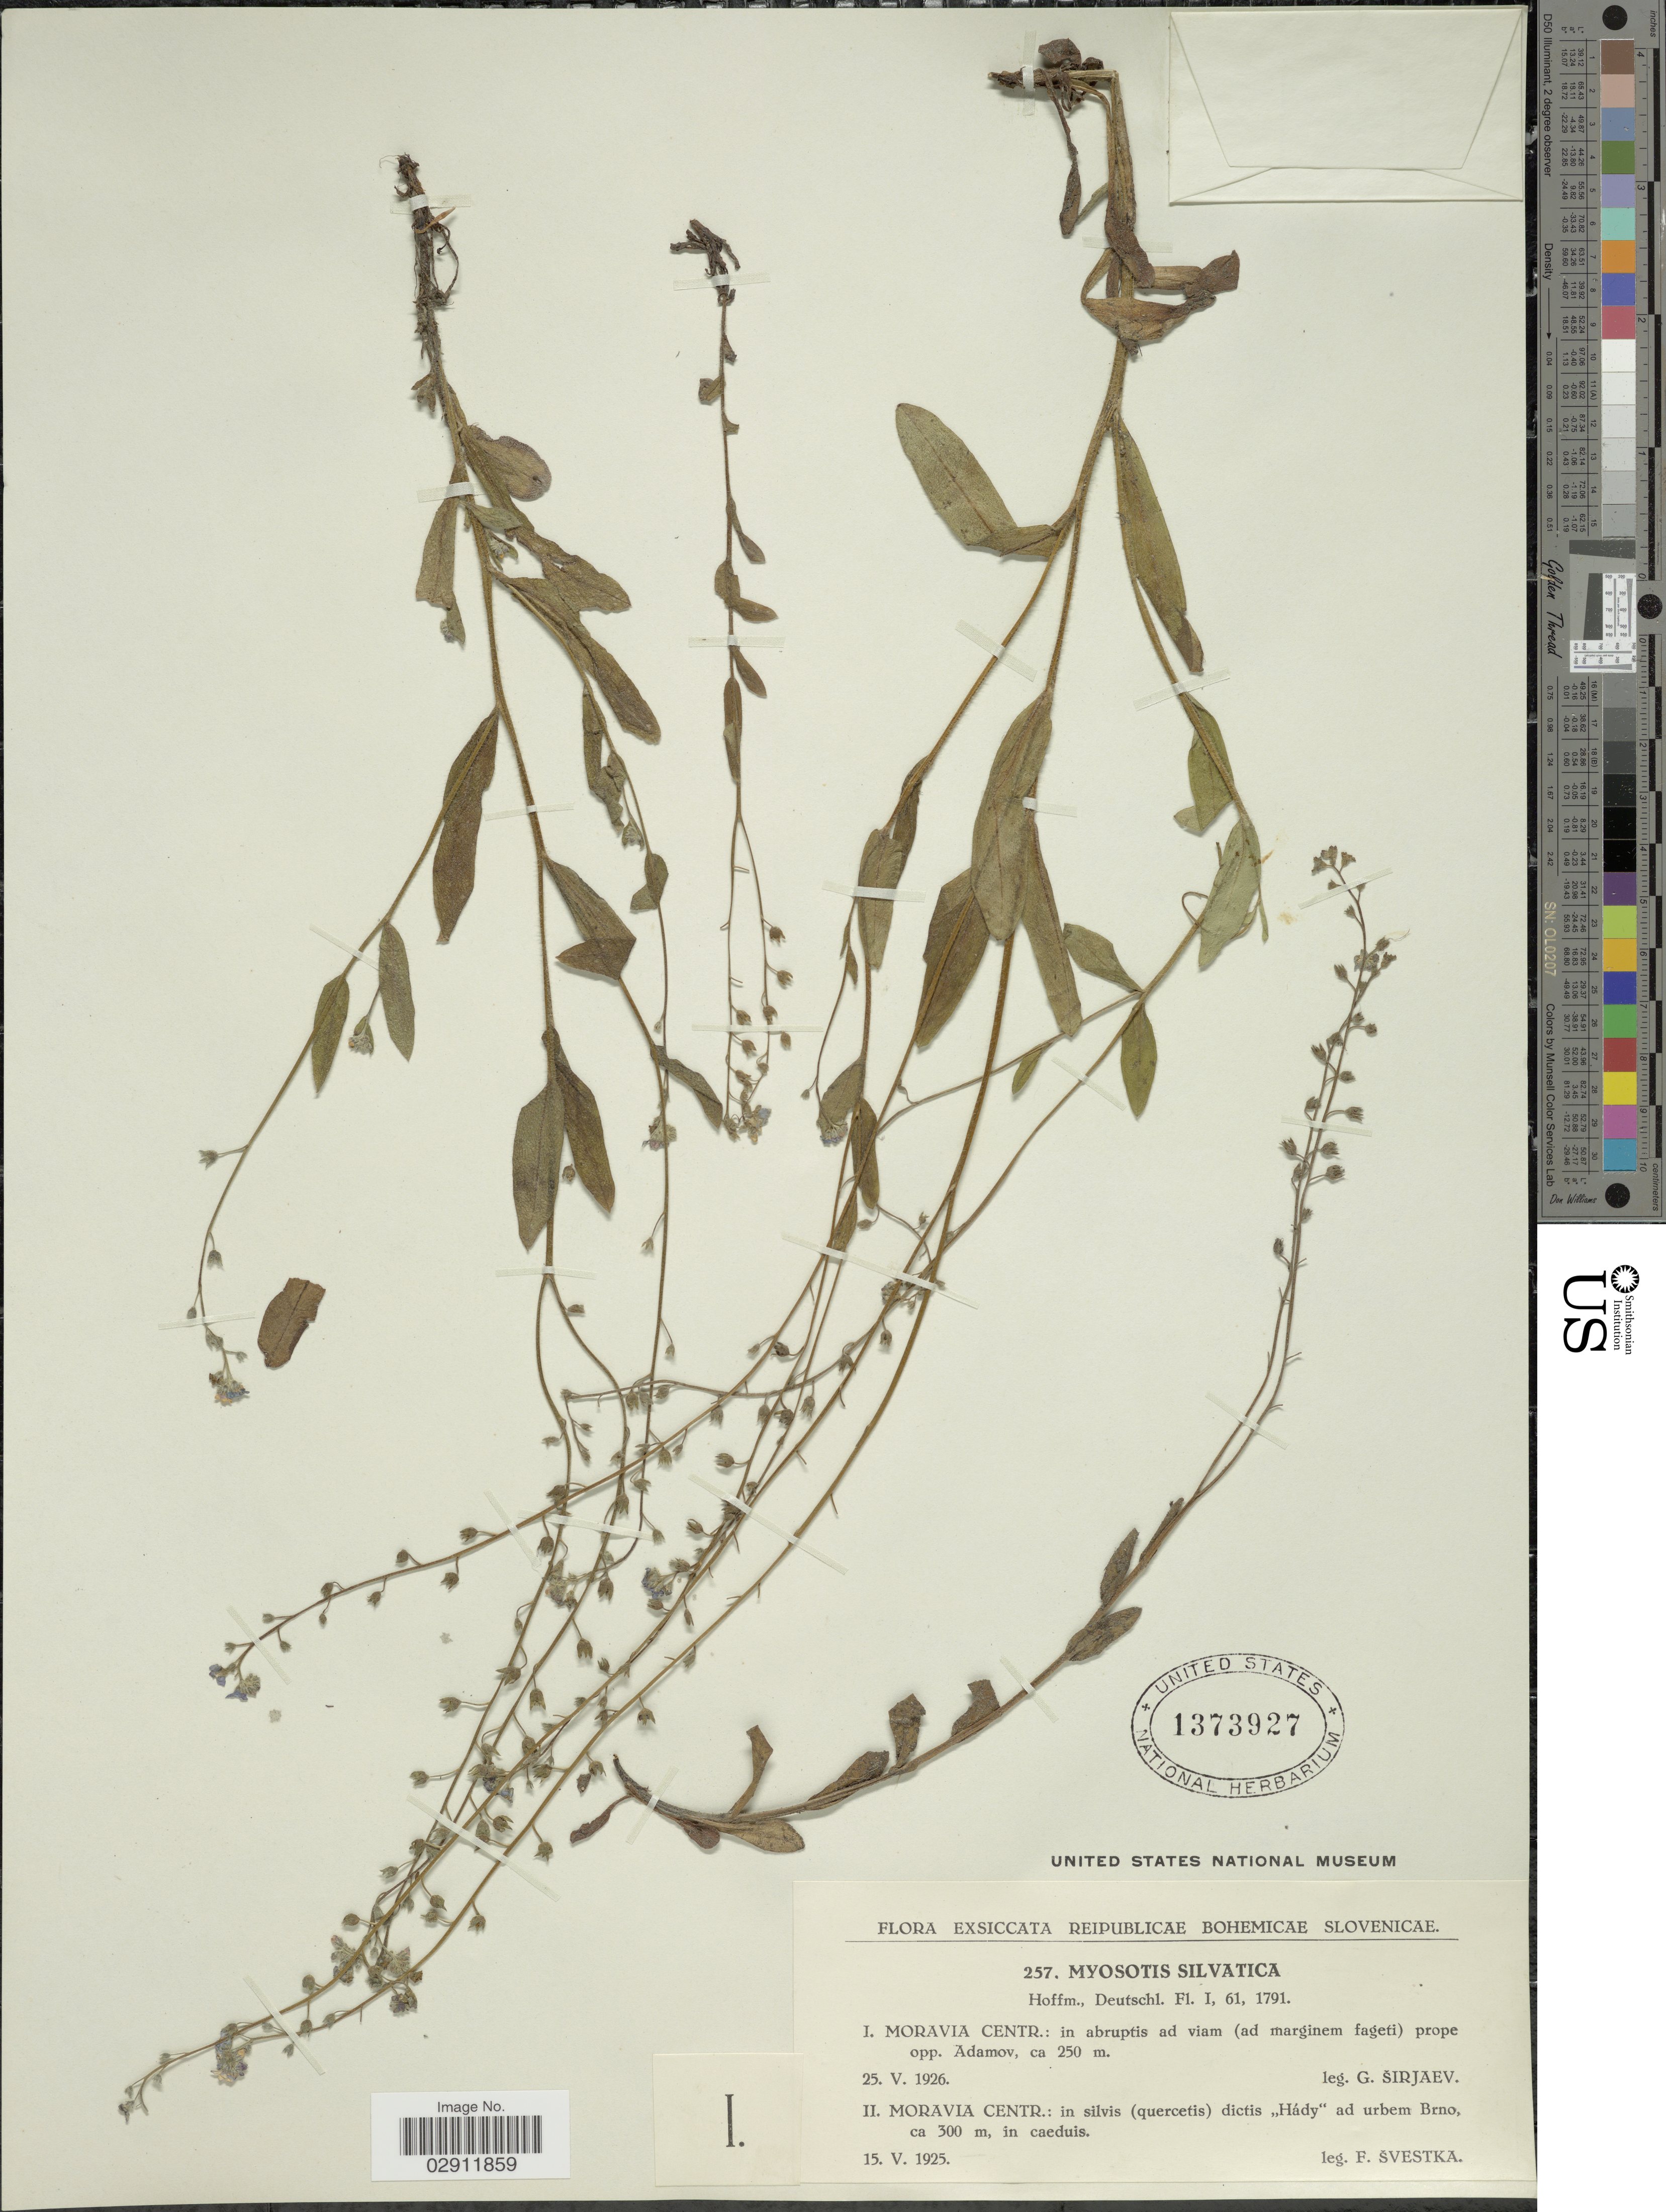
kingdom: Plantae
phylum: Tracheophyta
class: Magnoliopsida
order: Boraginales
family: Boraginaceae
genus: Myosotis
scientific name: Myosotis sylvatica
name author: Ehrh. ex Hoffm.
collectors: G. Sirjaev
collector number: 257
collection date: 1925-05-25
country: Czechia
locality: Moravia Centr.: in abruptis ad viam (ad marginem fageti) prope opp. Adamov.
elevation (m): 250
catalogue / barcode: US 1373927